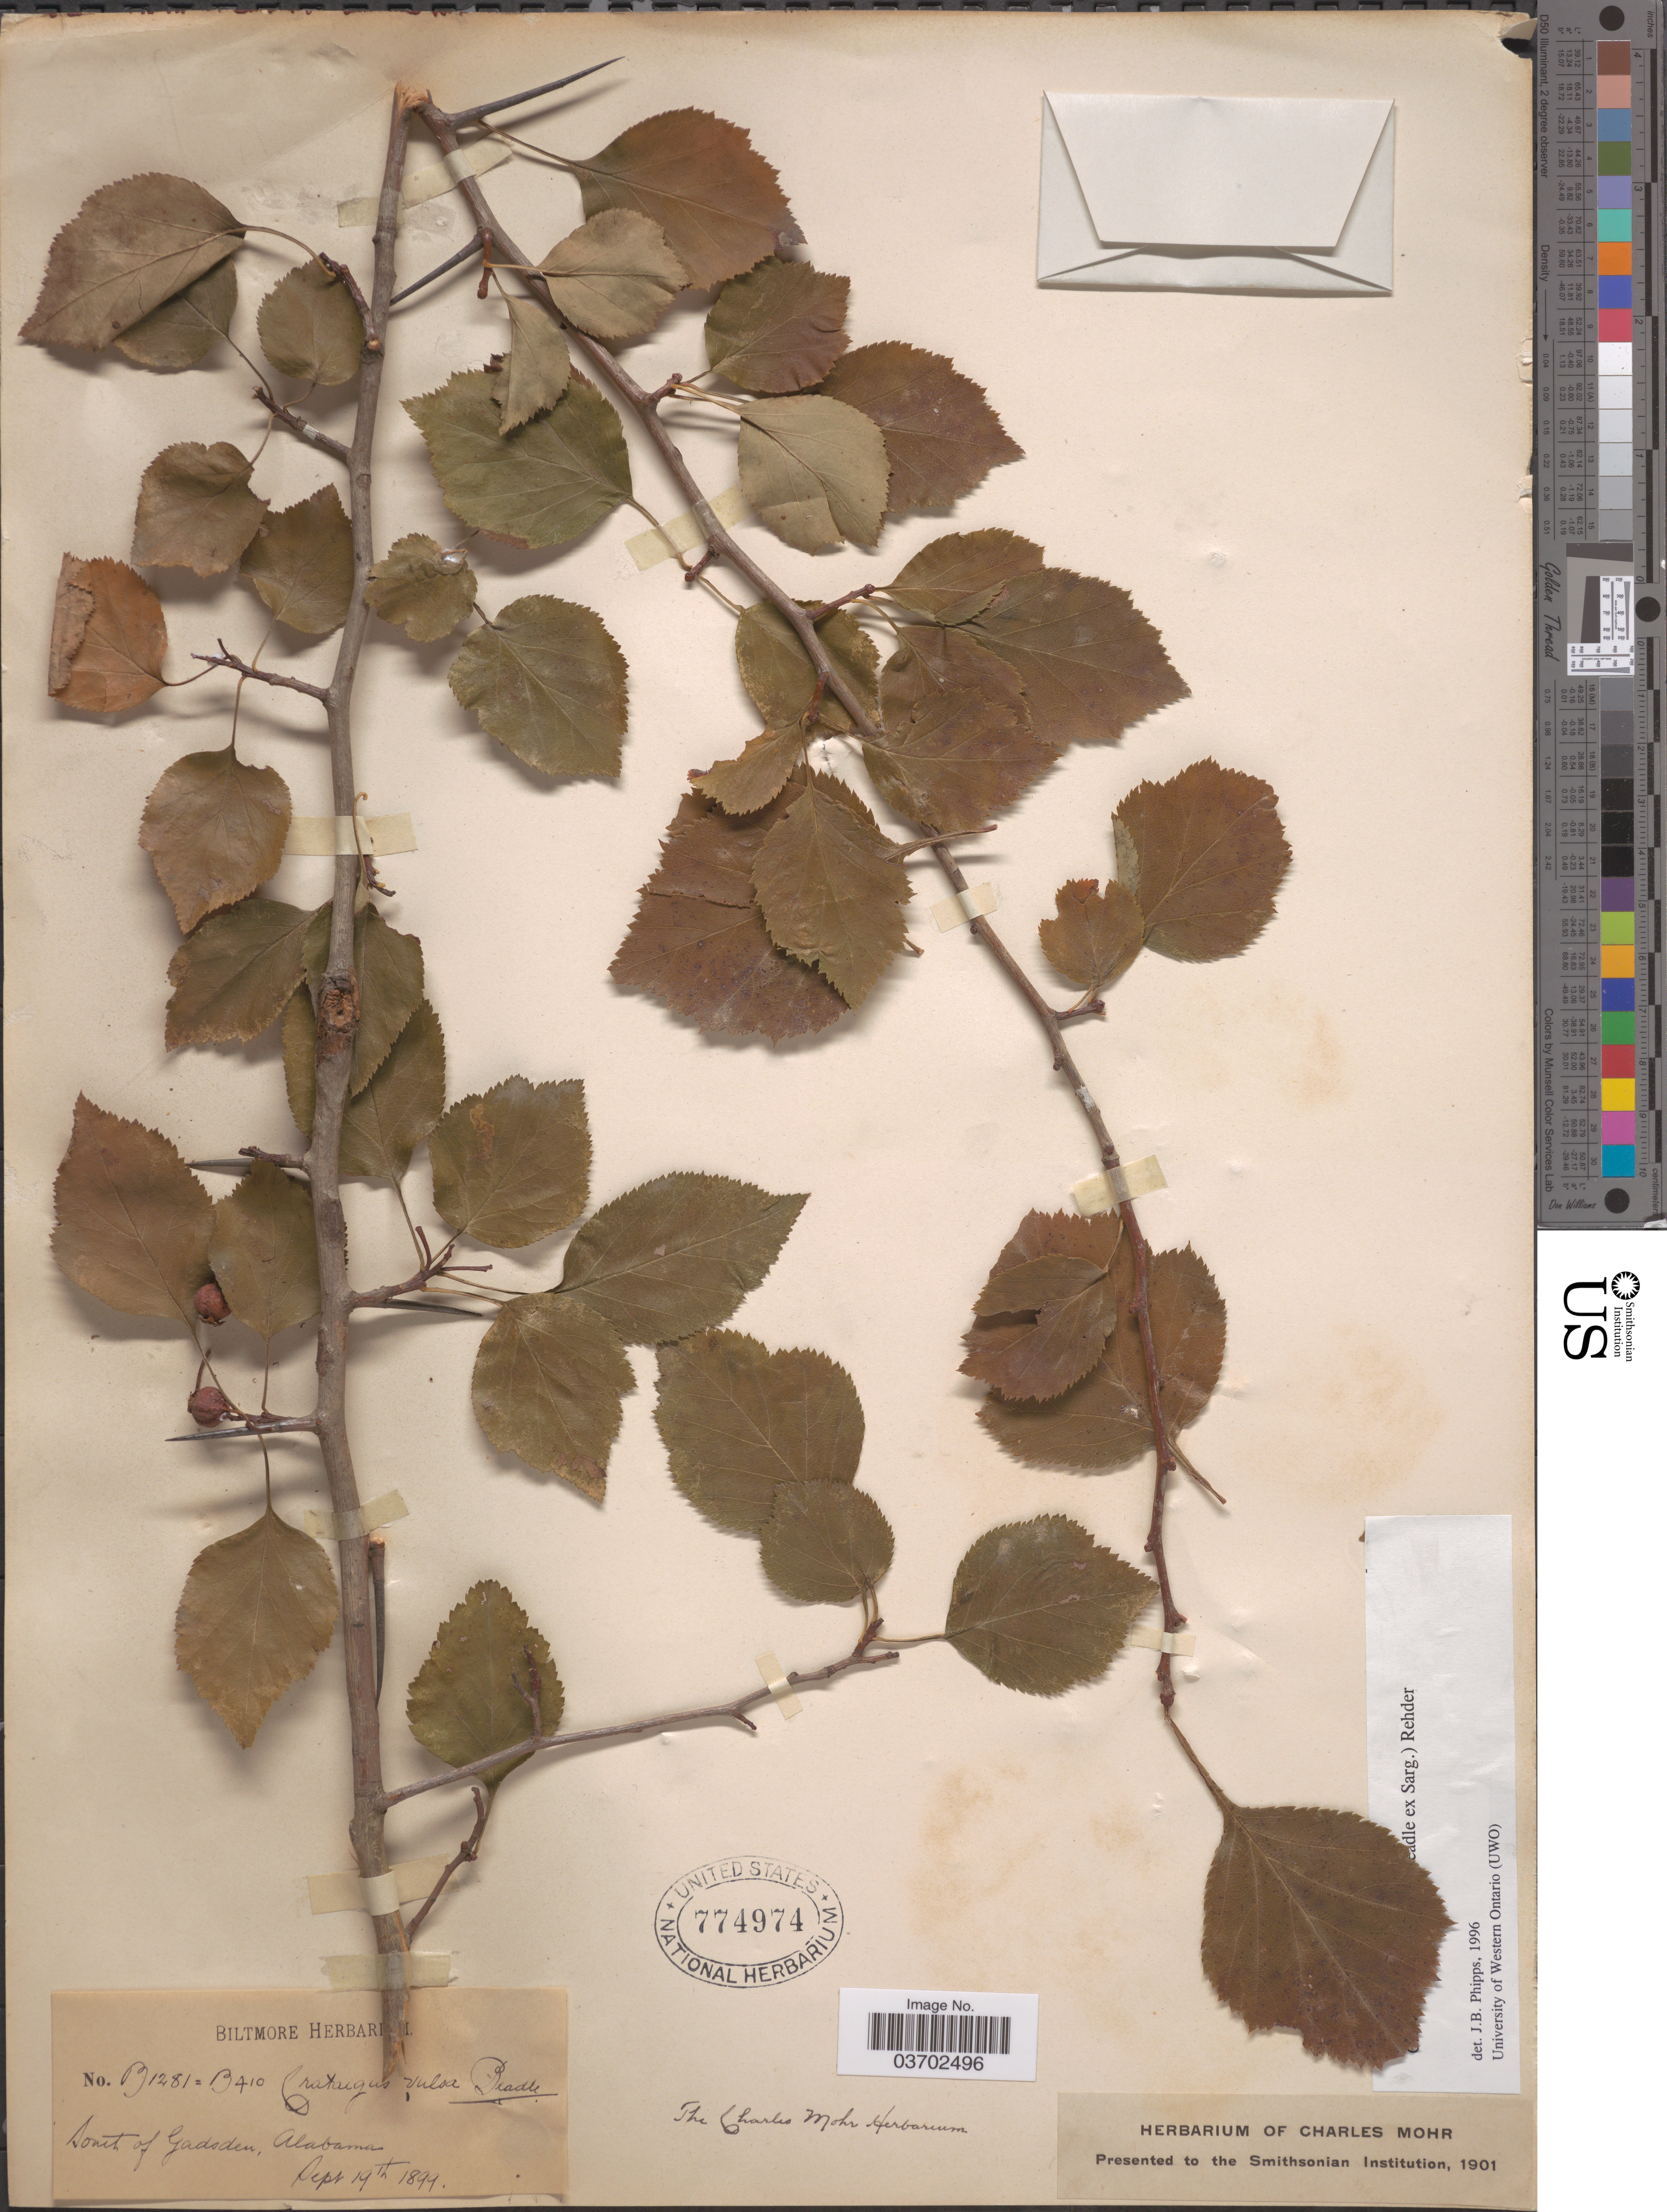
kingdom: Plantae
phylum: Tracheophyta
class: Magnoliopsida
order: Rosales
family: Rosaceae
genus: Crataegus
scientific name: Crataegus vulsa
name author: Beadle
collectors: ex herb. Biltmore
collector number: B1281=B410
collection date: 1899-09-19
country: United States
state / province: Alabama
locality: South of Gadsden.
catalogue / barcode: US 774974